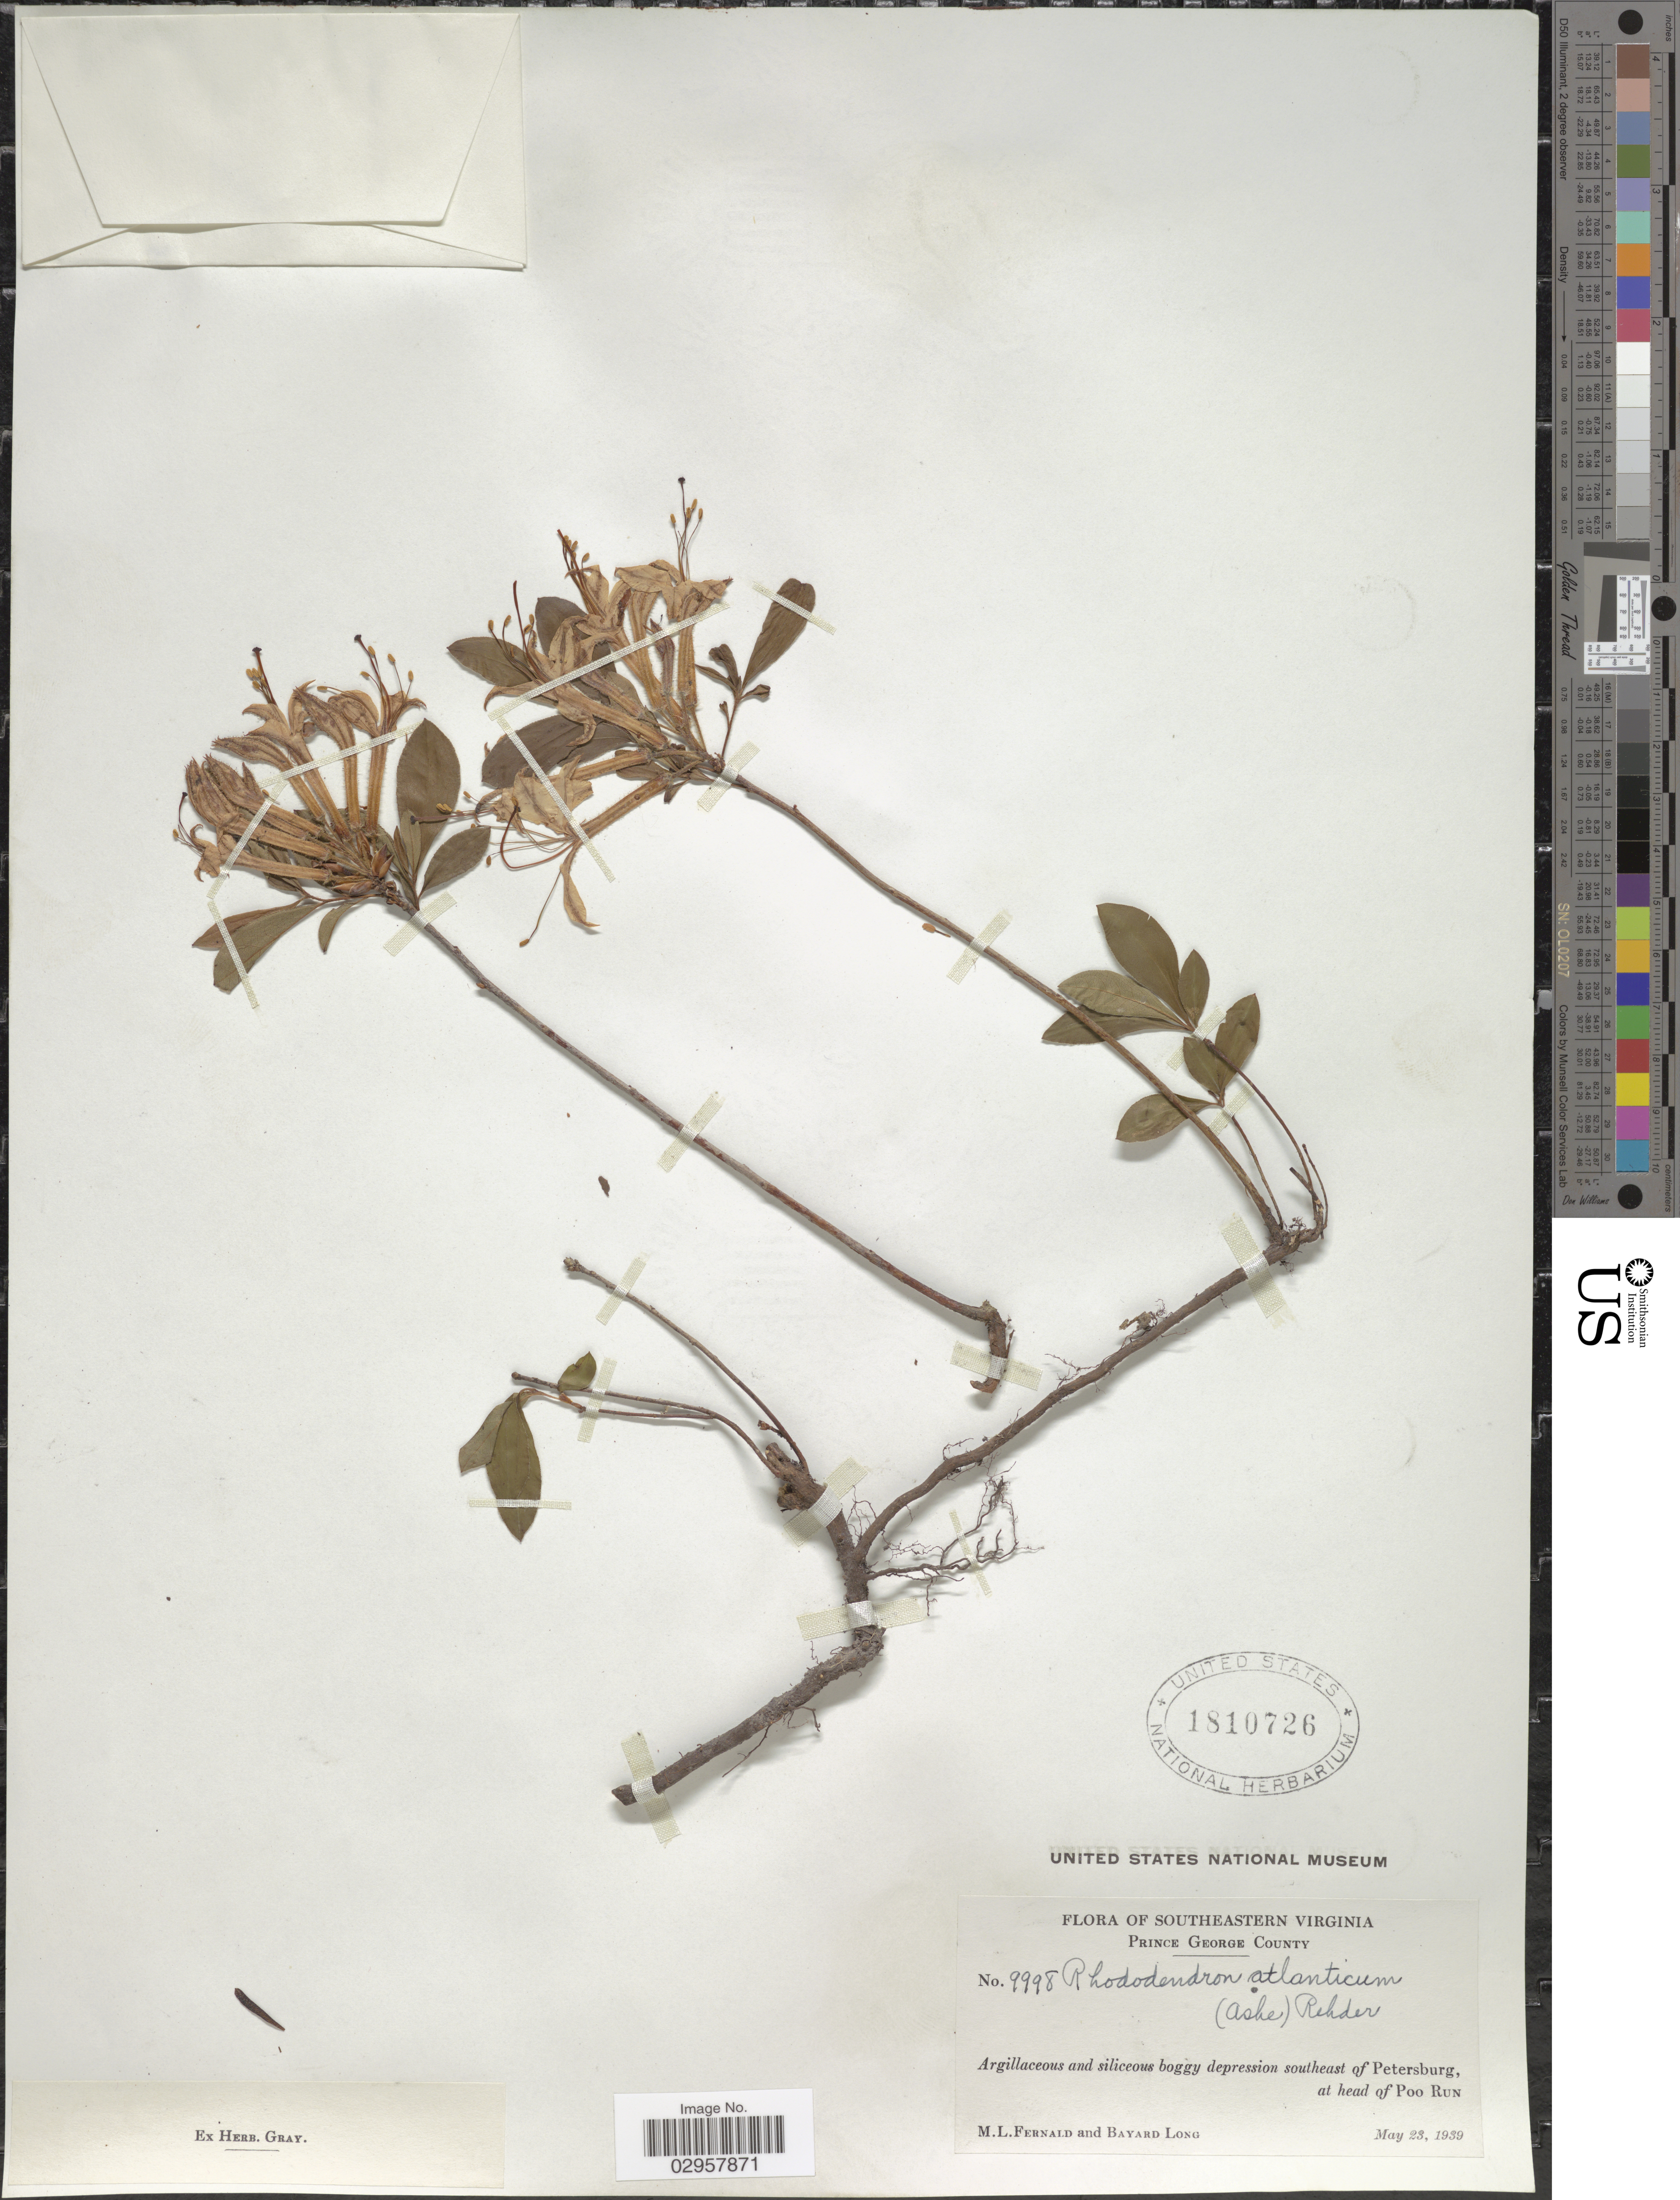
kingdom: Plantae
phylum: Tracheophyta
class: Magnoliopsida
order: Ericales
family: Ericaceae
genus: Rhododendron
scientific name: Rhododendron atlanticum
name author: (Ashe) Rehder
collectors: M. L. Fernald & B. Long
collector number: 9998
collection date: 1939-05-23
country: United States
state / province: Virginia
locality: Southeastern Virginia. Argillaceous and siliceous boggy depression southeast of Petersburg, at head of Poo Run.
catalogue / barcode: US 1810726